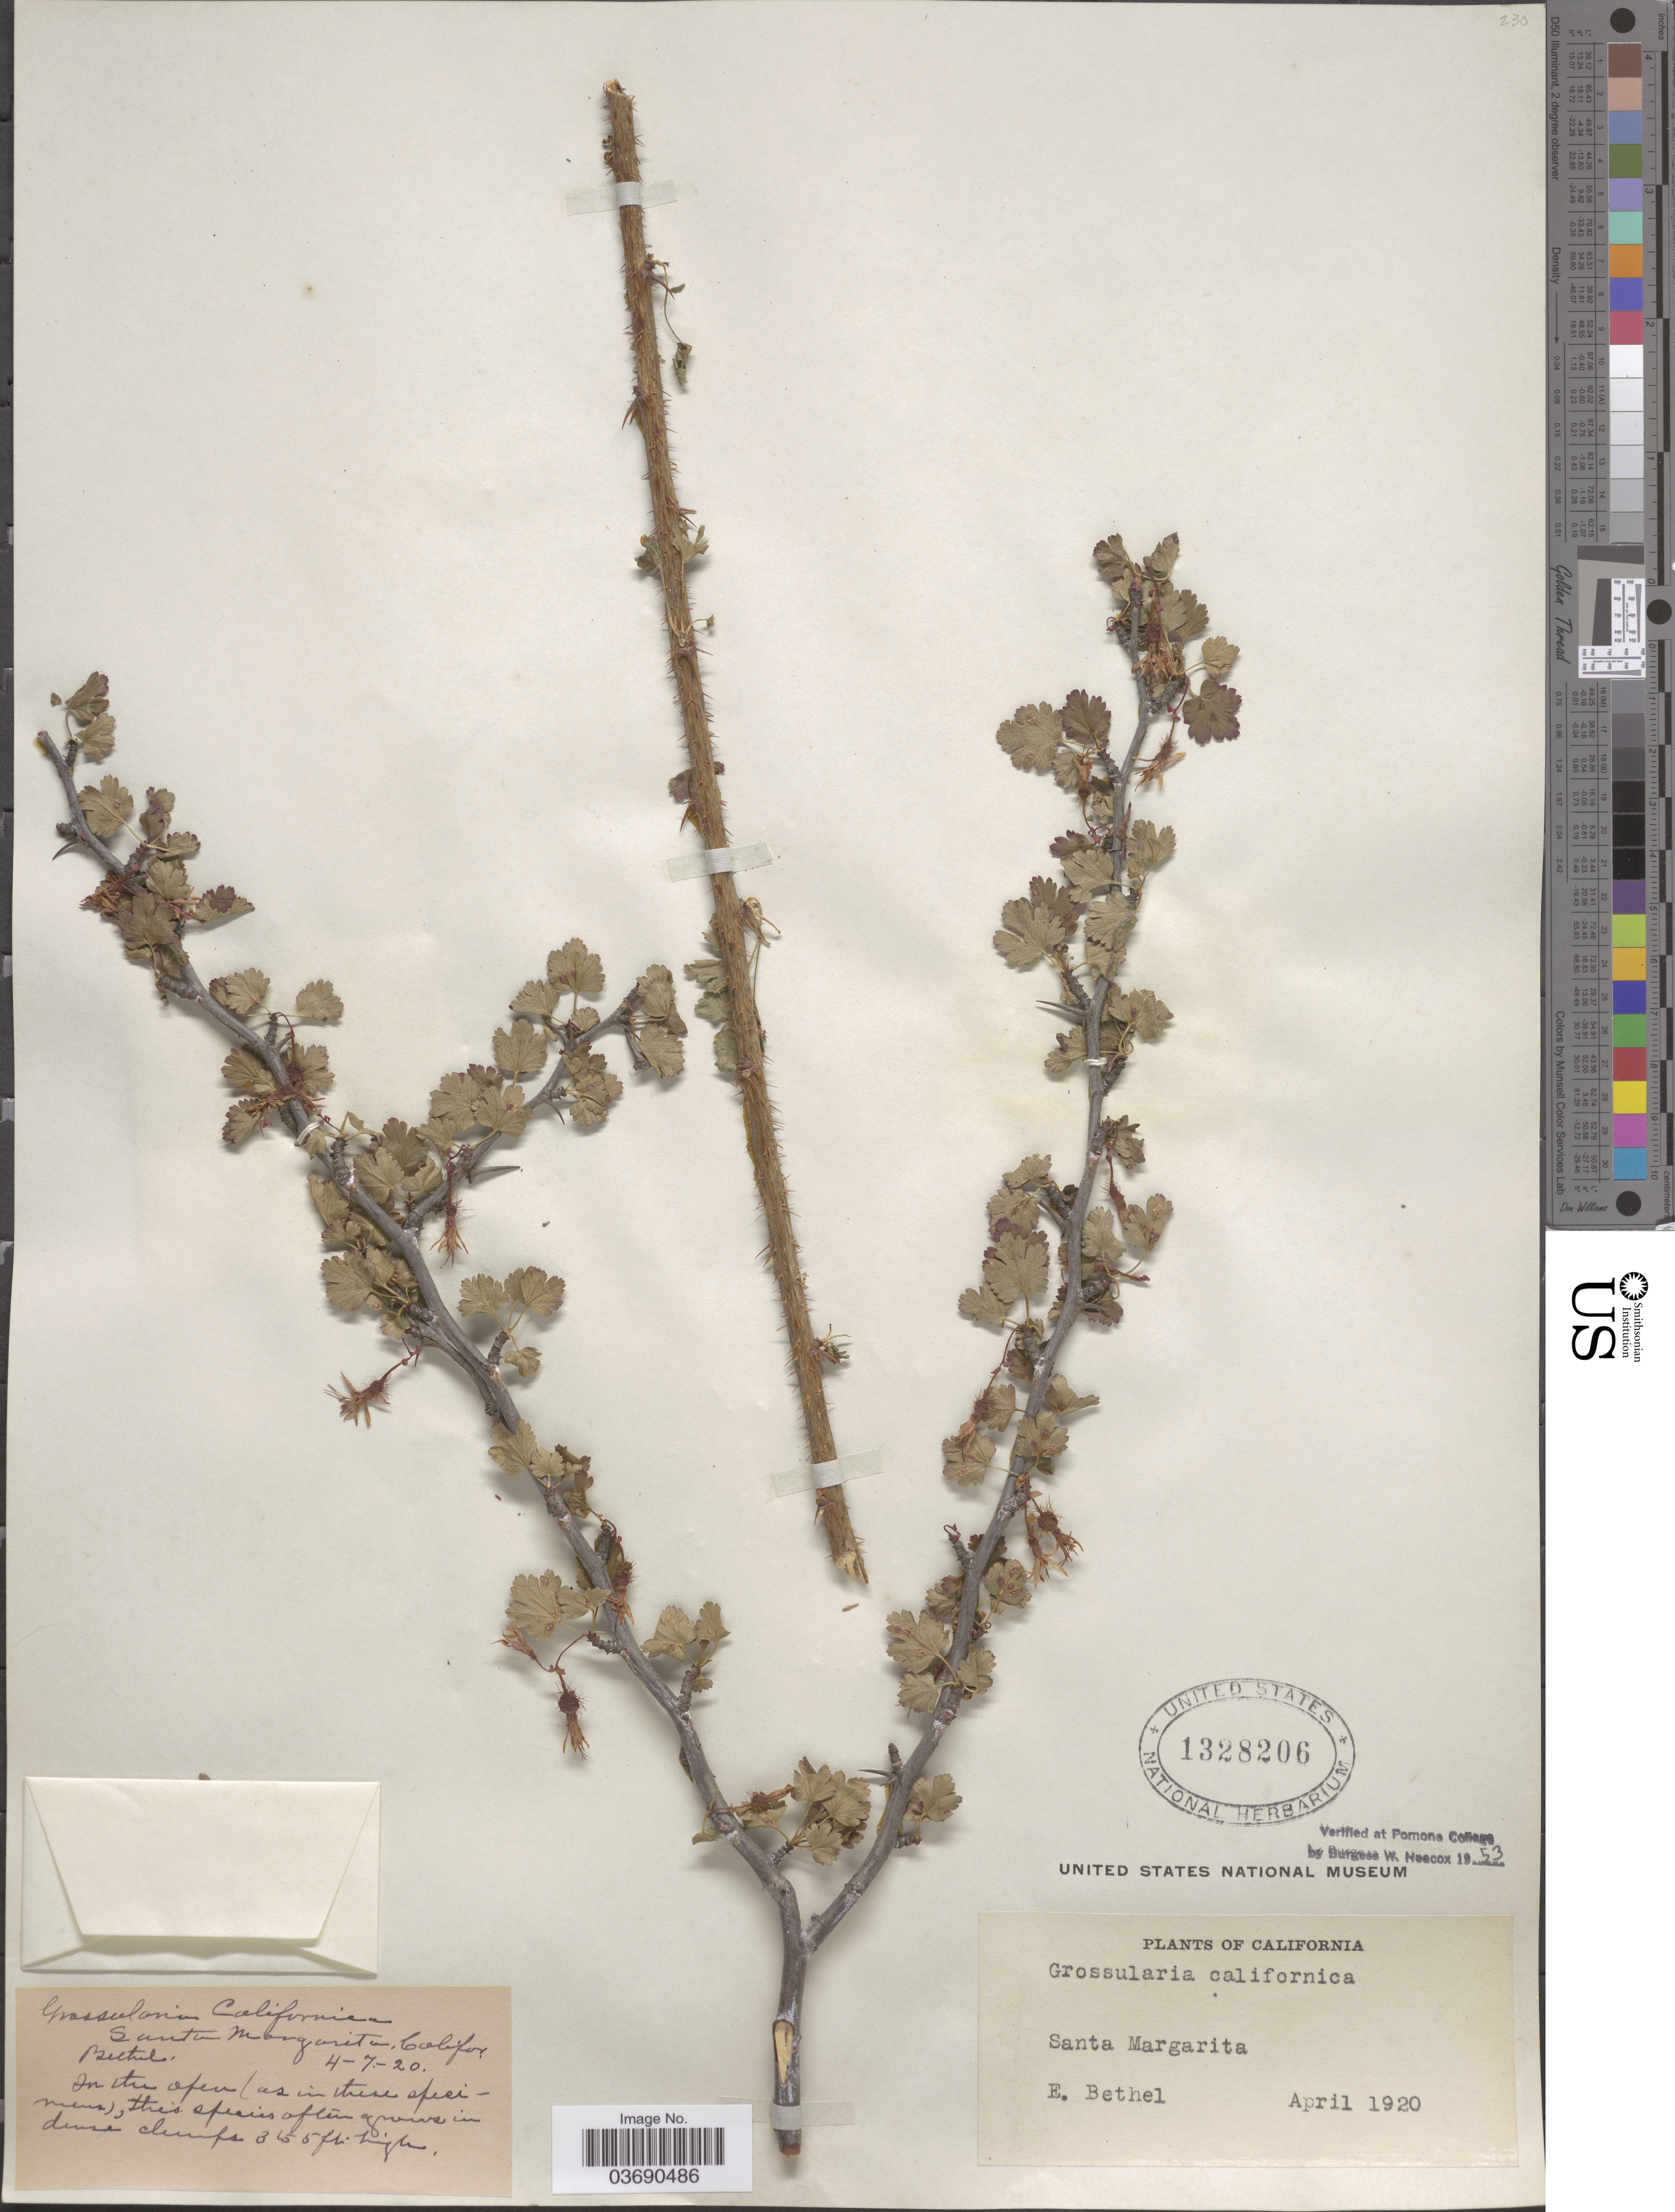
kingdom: Plantae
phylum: Tracheophyta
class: Magnoliopsida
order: Saxifragales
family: Grossulariaceae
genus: Ribes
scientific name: Ribes californicum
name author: Hook. & Arn.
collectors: E. Bethel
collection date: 1920-04-07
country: United States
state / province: California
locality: Santa Margarita.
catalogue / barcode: US 1328206